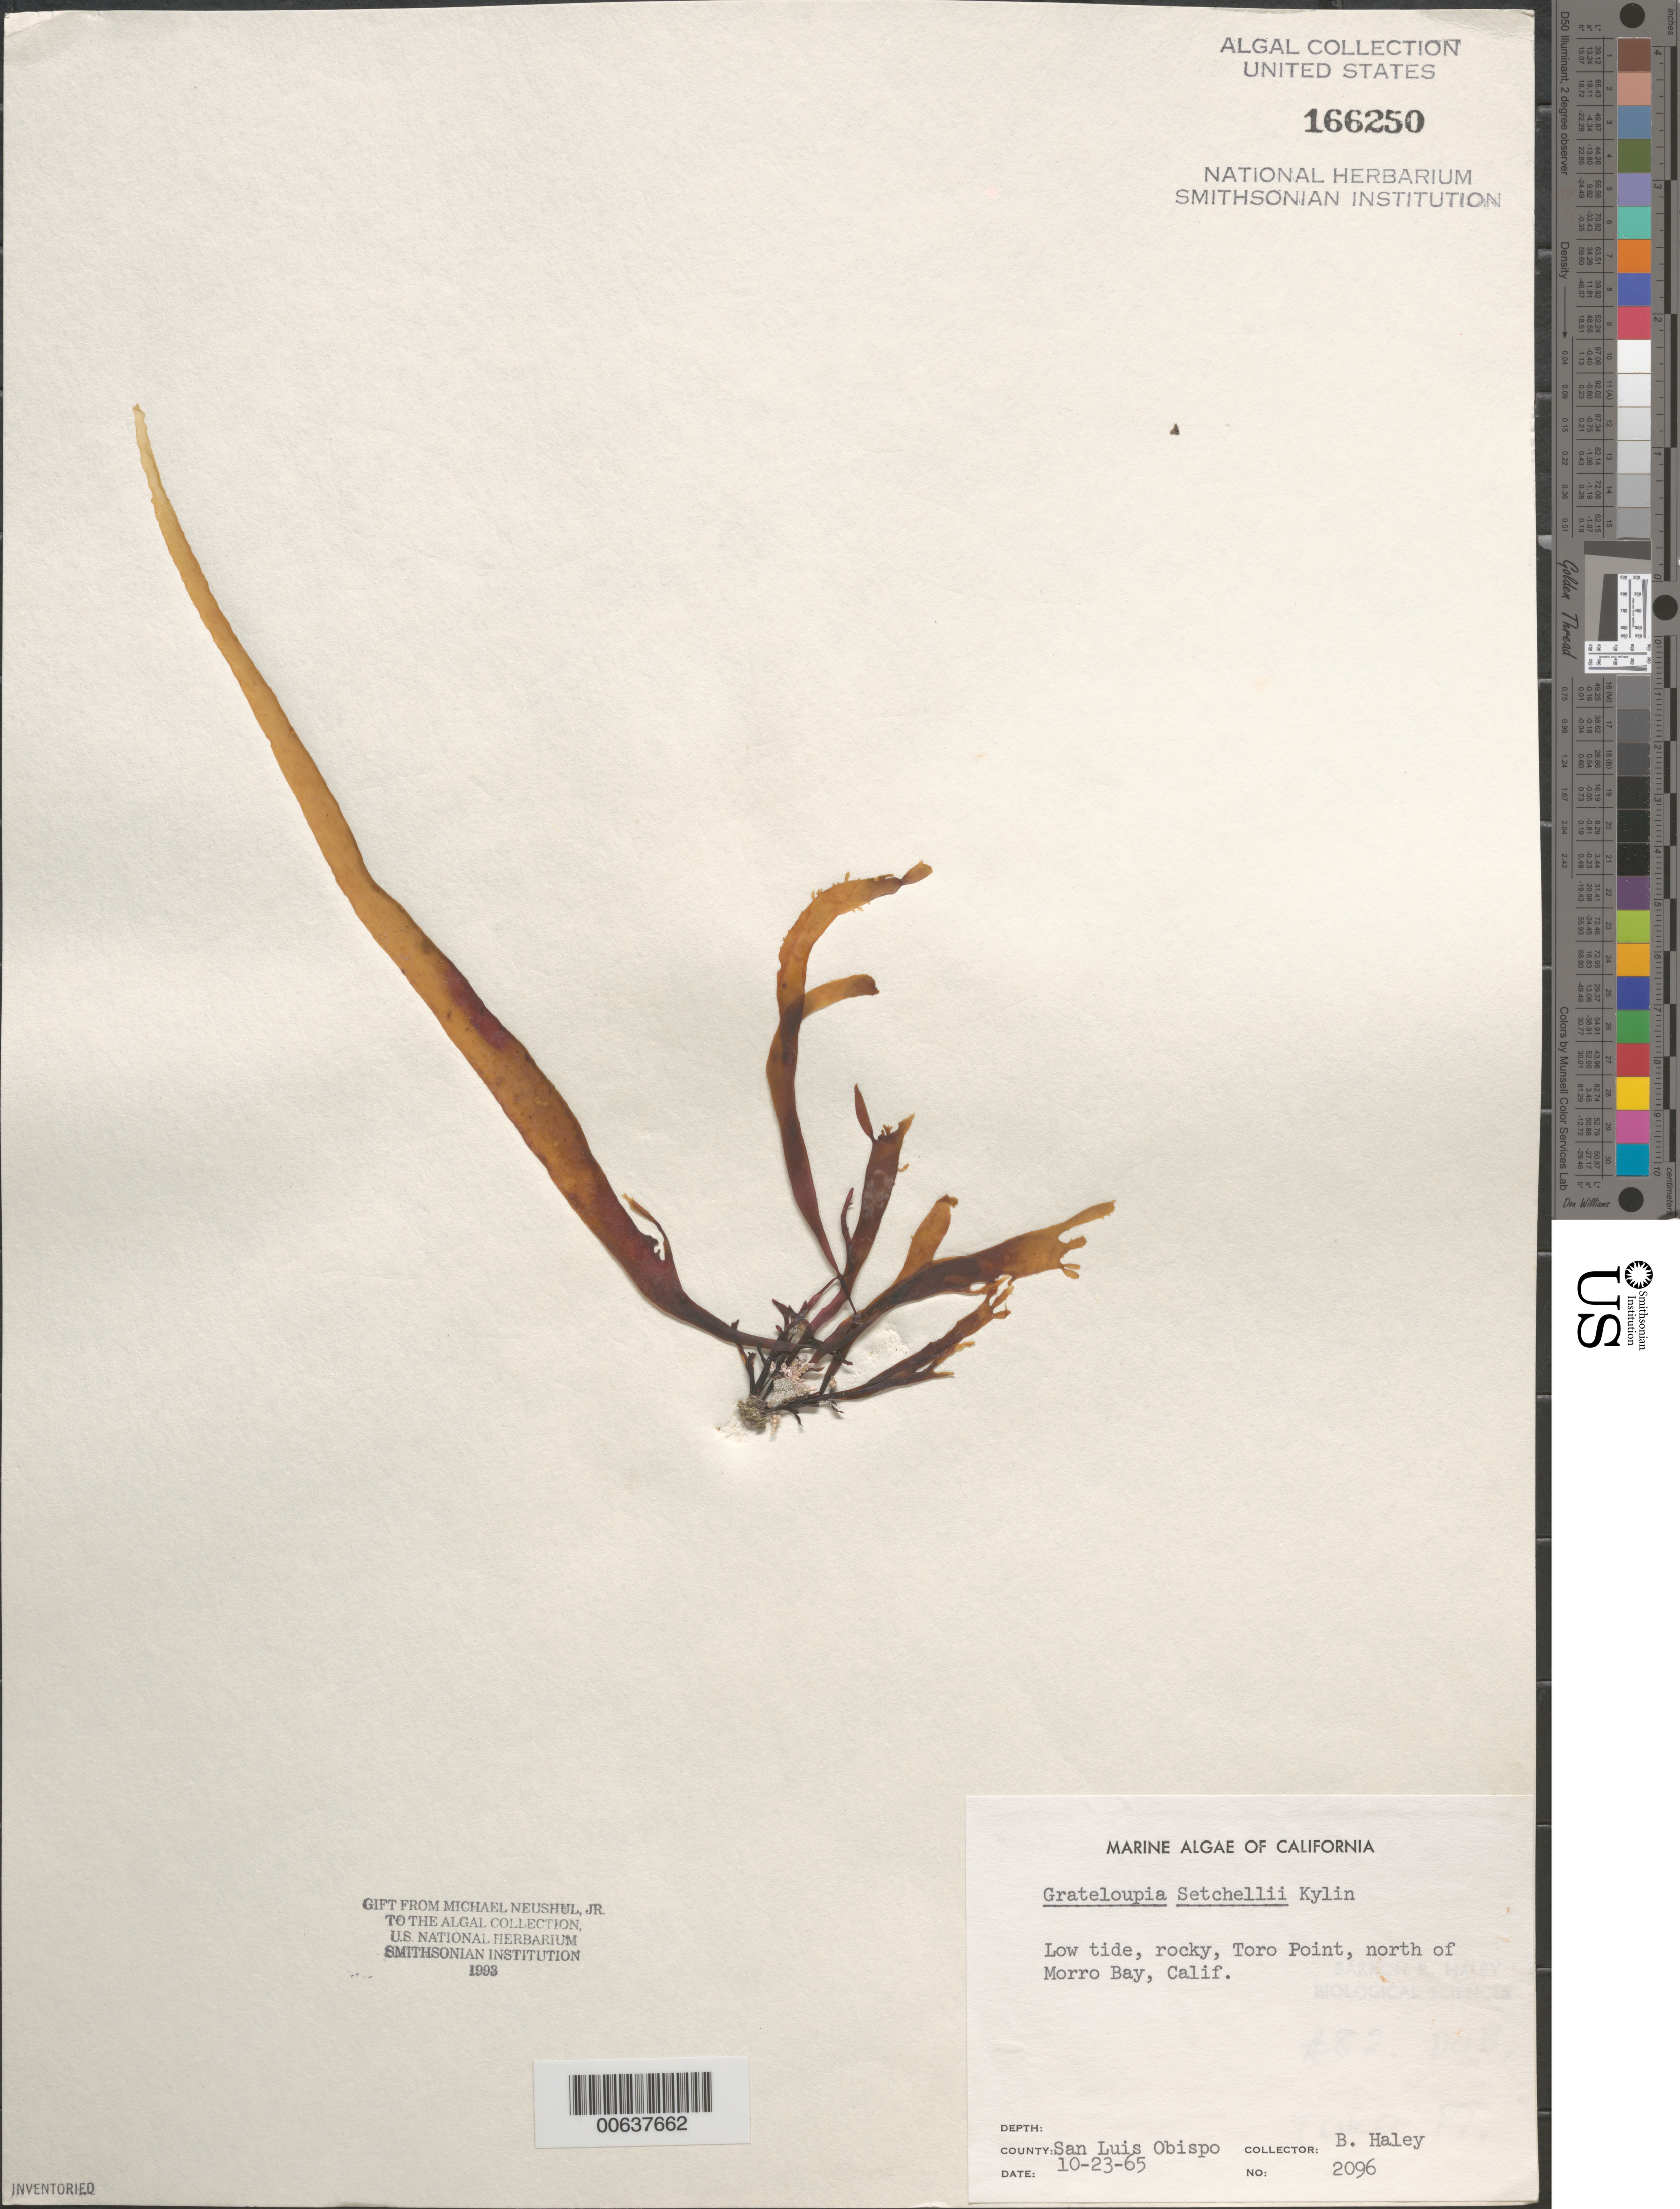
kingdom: Plantae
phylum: Rhodophyta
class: Florideophyceae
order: Halymeniales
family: Halymeniaceae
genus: Norrissia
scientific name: Norrissia setchellii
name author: (Kylin) M.S. Balakrishnan in Desikachary & Raja Rao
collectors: B. Haley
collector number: Neushul 2096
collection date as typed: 23 Oct 1965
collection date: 1965-10-23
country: United States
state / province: California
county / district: San Luis Obispo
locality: Toro Point, north of Morro Bay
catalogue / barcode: US 166250